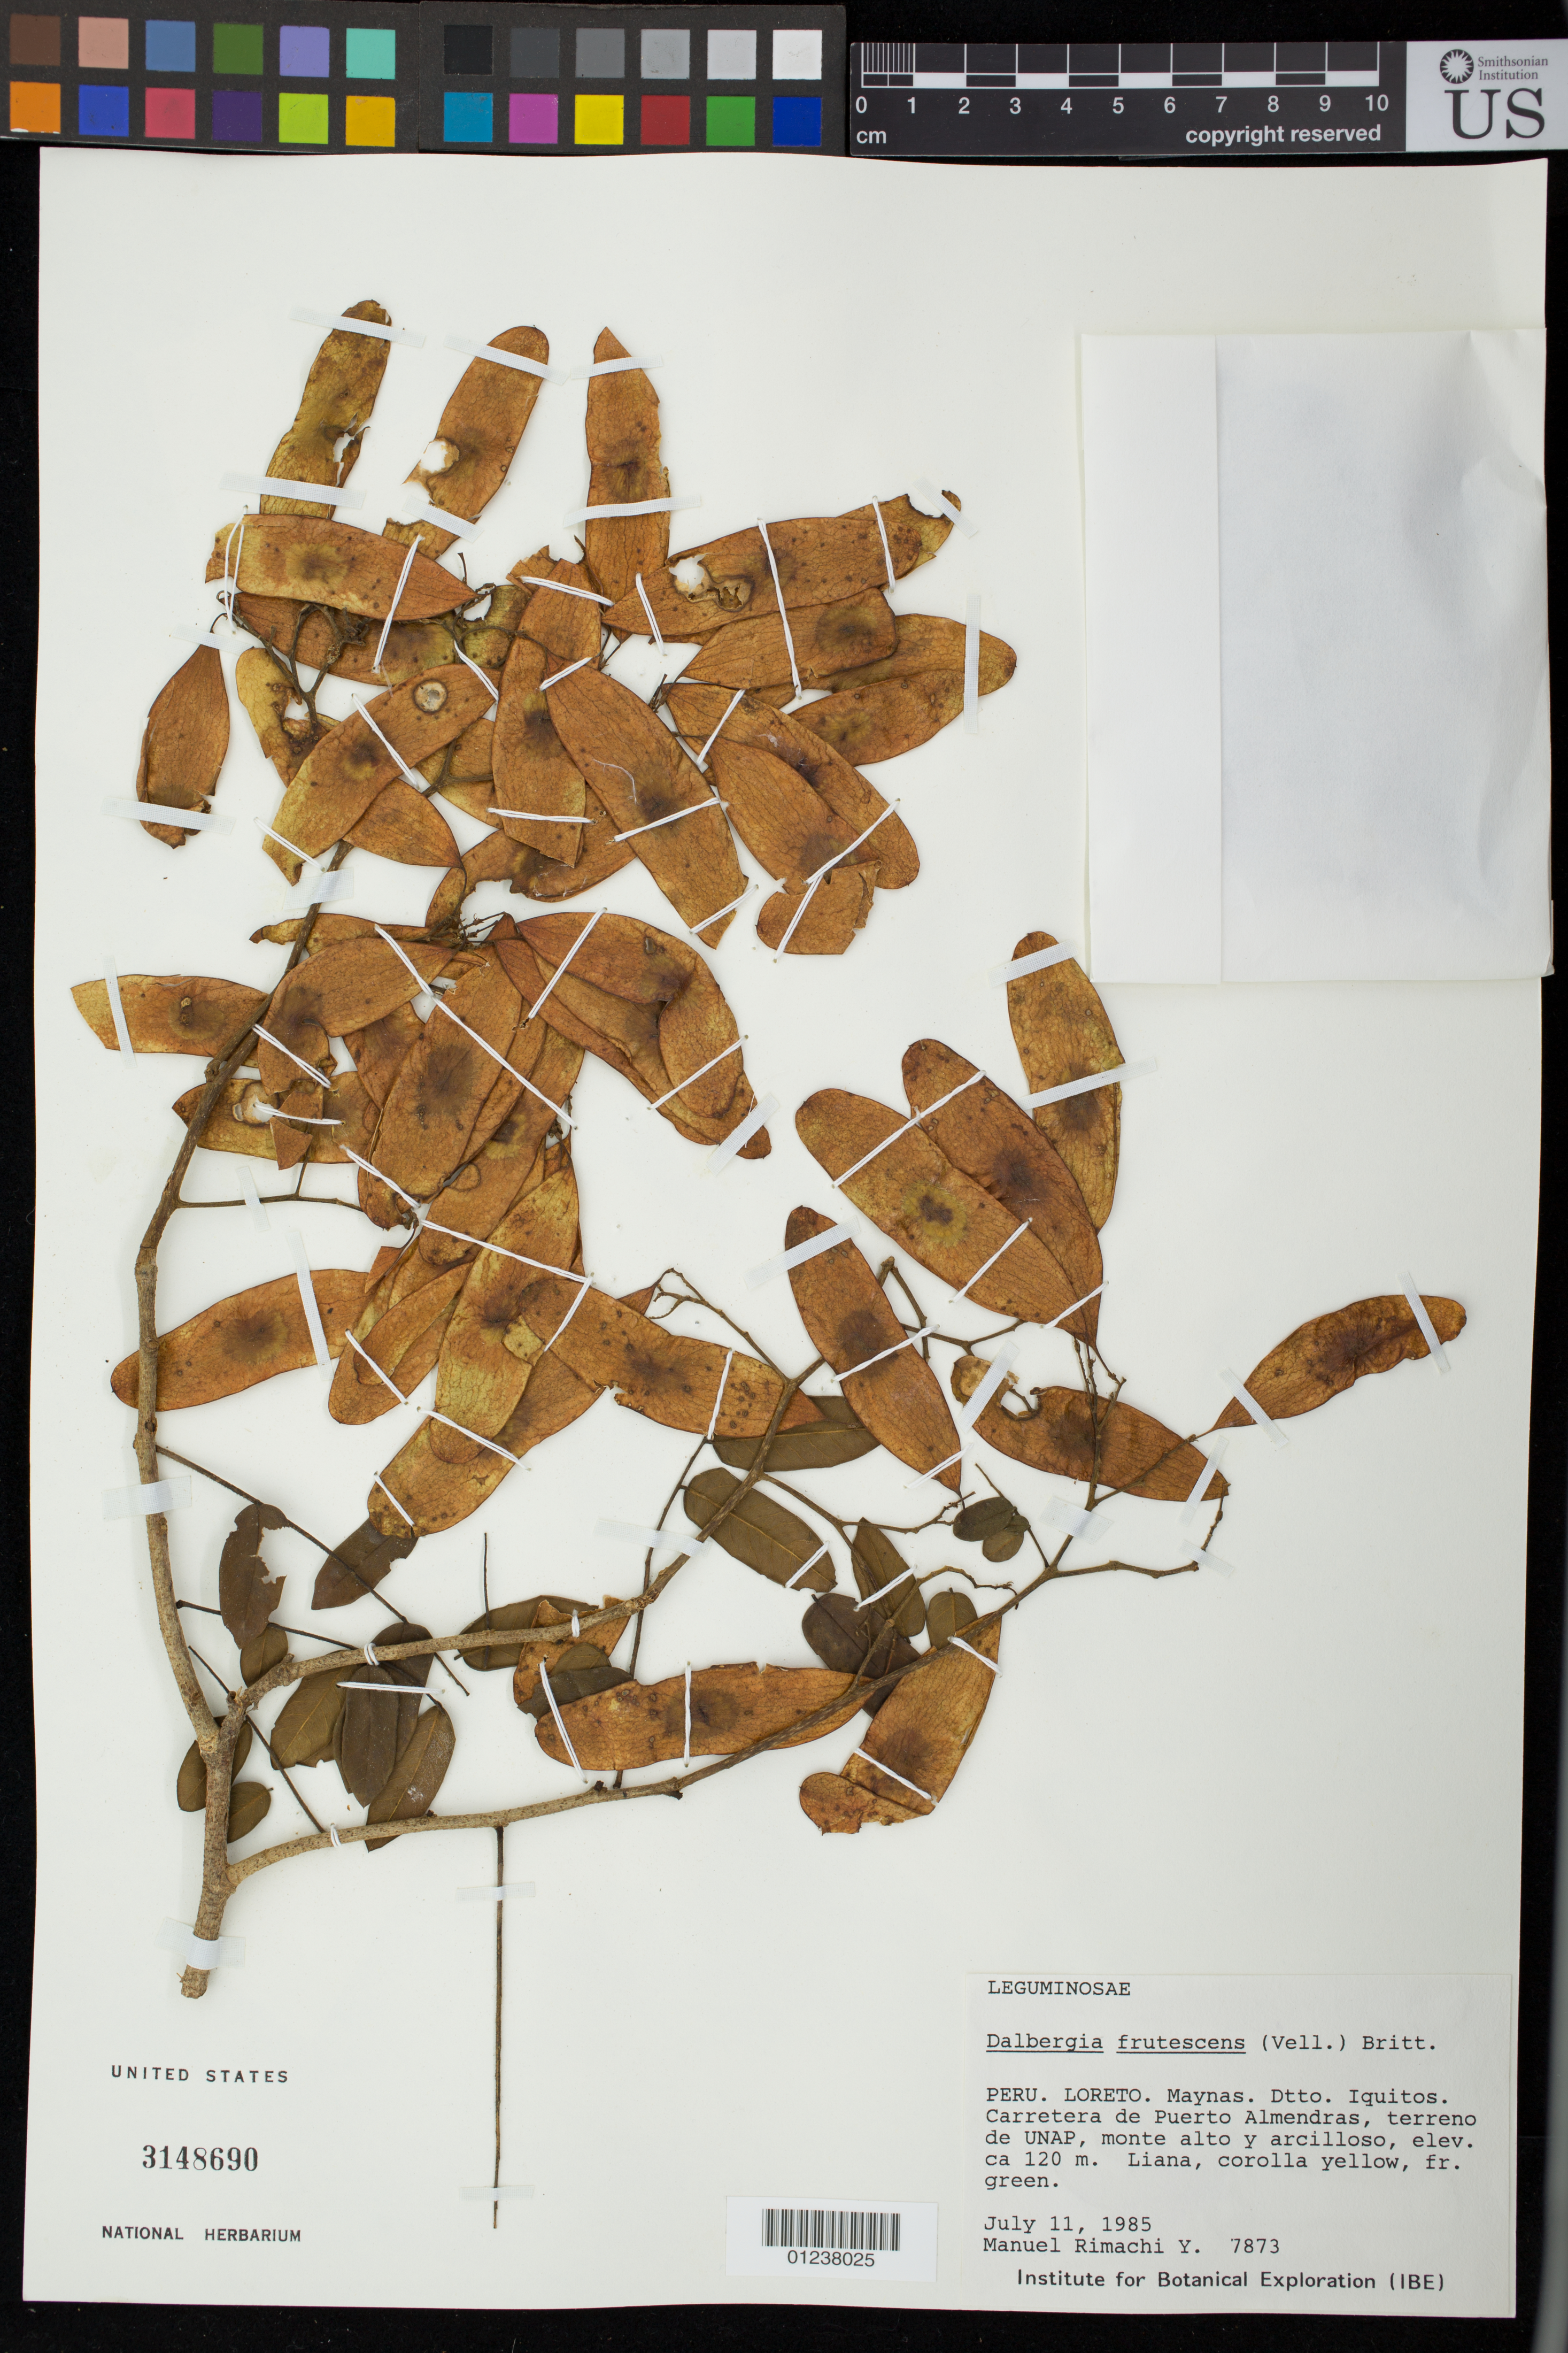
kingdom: Plantae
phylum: Tracheophyta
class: Magnoliopsida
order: Fabales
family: Fabaceae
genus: Dalbergia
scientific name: Dalbergia frutescens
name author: (Vell.) Britton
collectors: M. Rimachi Y.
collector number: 7873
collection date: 1985-07-11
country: Peru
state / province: Loreto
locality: Maynas, Dtto. Iquitos. Carretera de Puerto Almendras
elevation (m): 120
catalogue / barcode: US 3148690